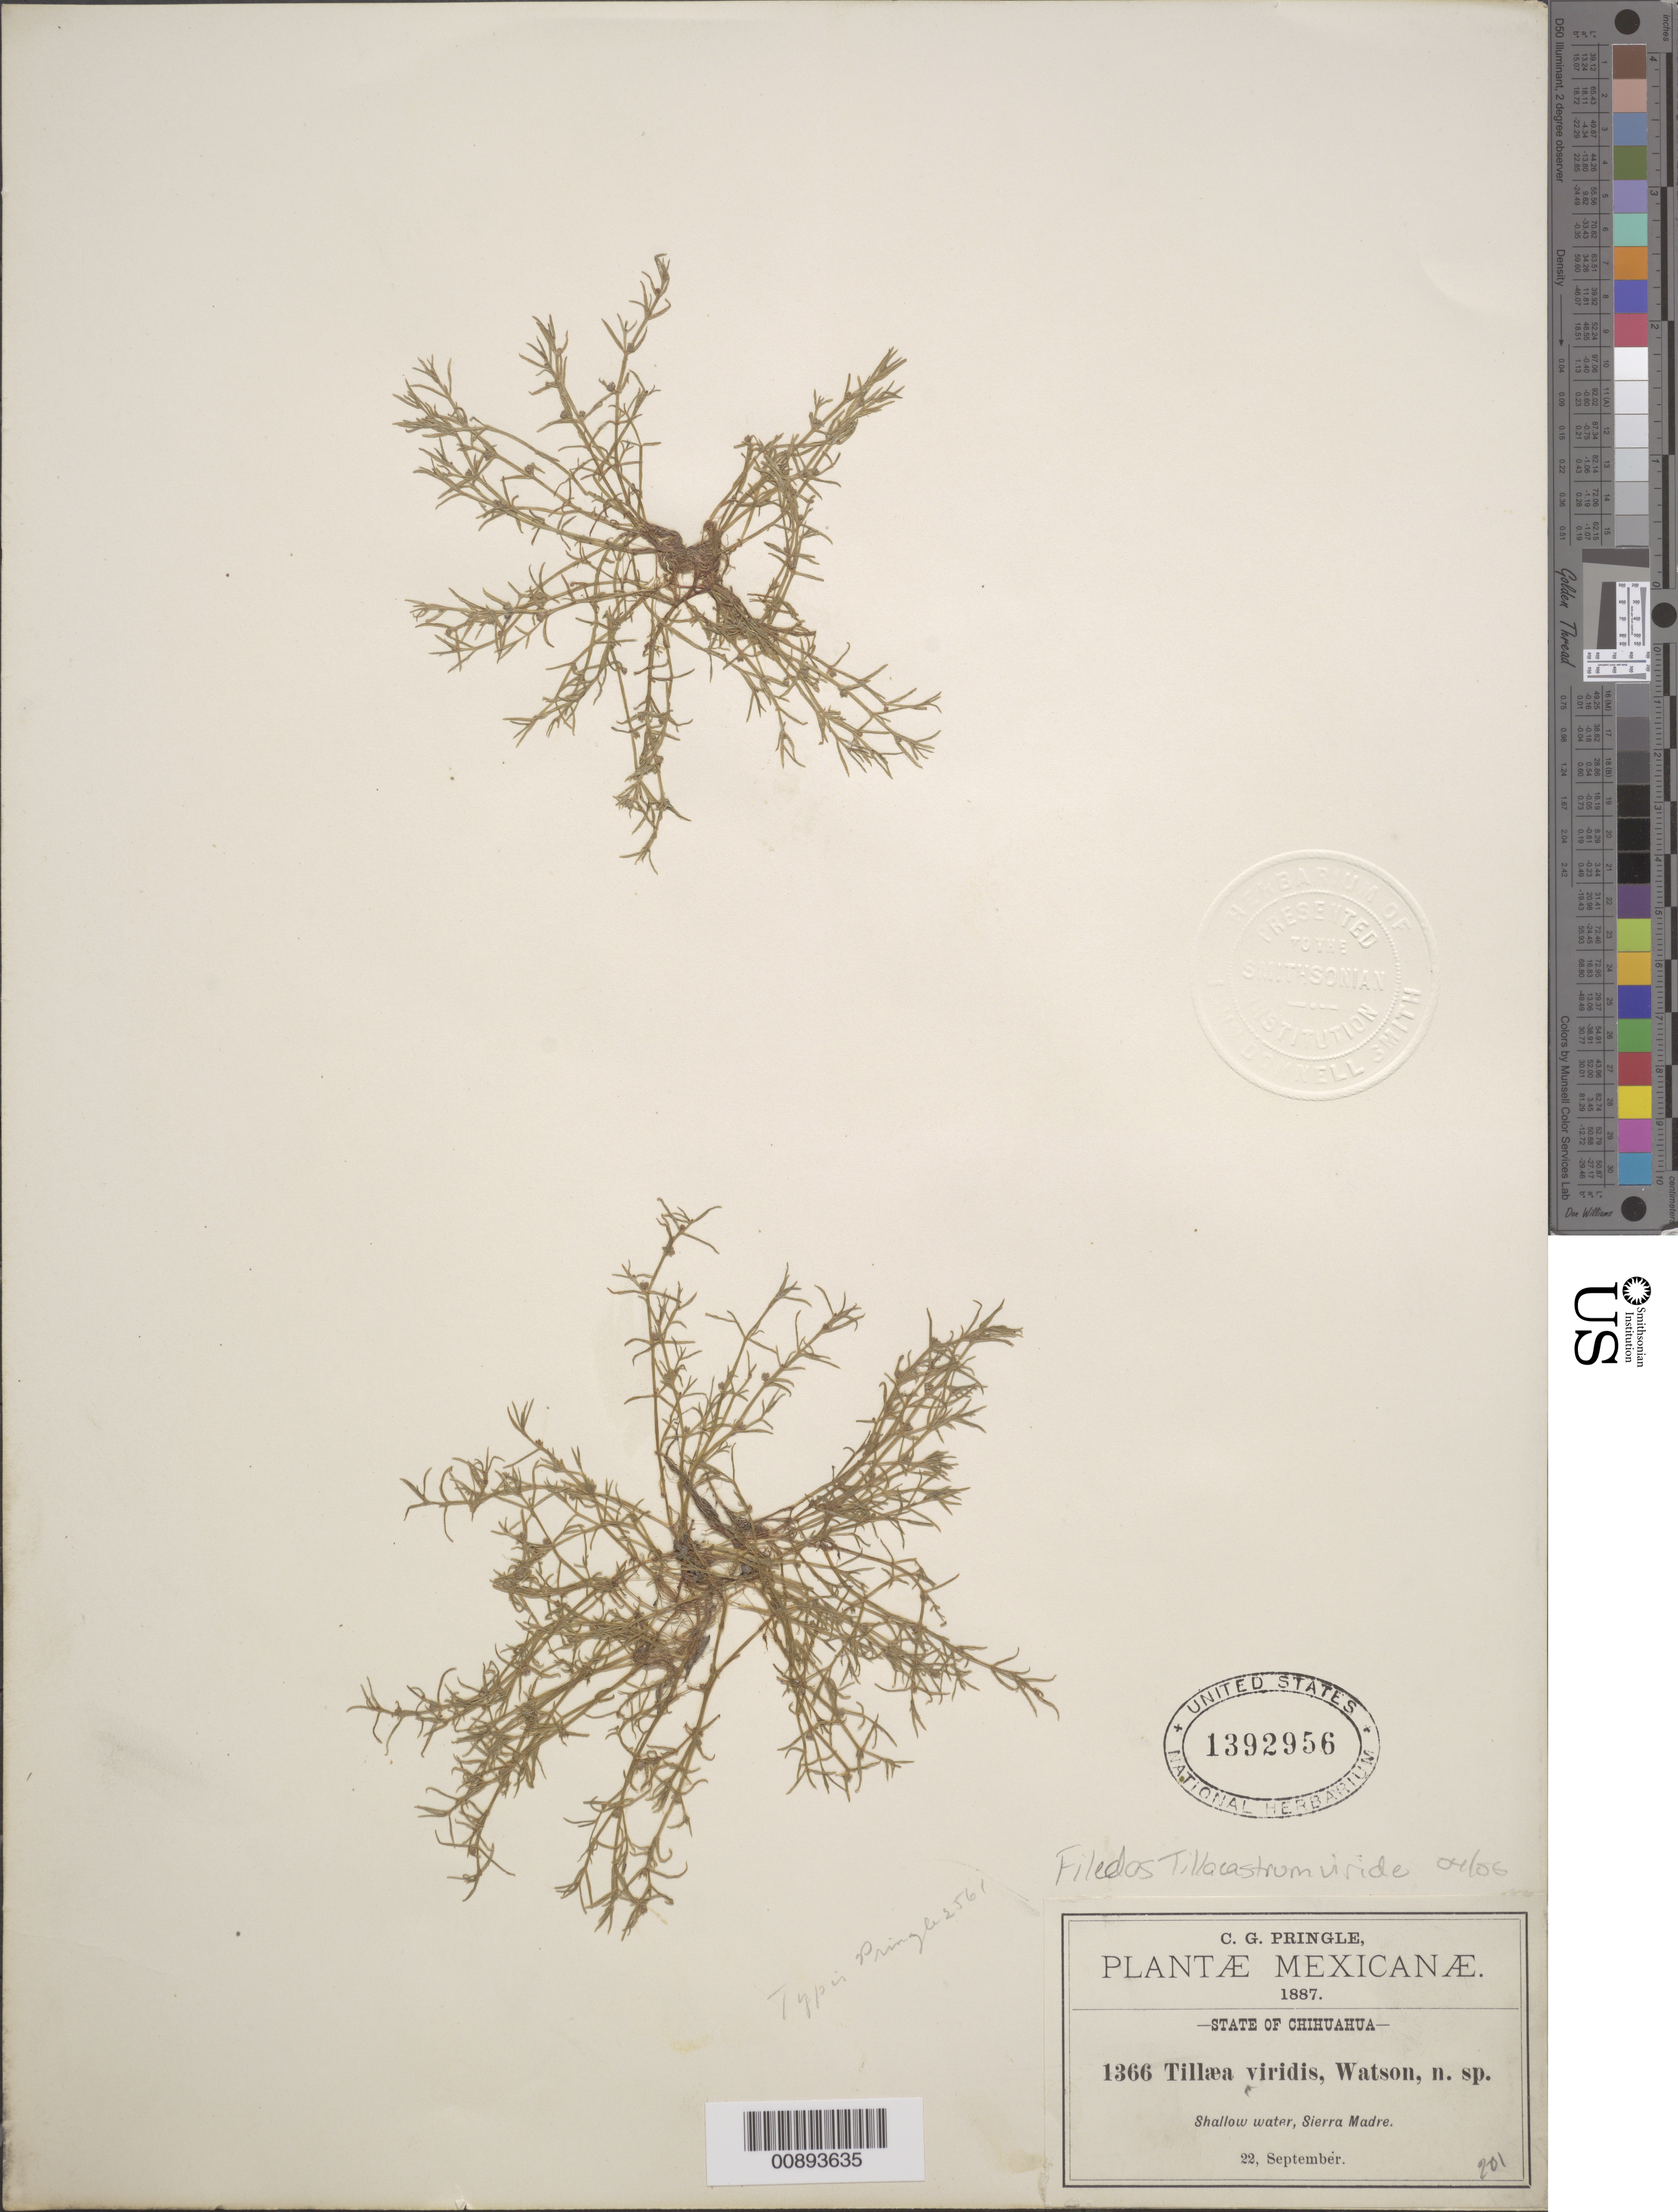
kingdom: Plantae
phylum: Tracheophyta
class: Magnoliopsida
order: Saxifragales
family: Crassulaceae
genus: Tillaea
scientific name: Tillaea viridis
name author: S. Watson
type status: Isolectotype; Original Material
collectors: C. G. Pringle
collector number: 1366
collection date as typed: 22 Sep 1887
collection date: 1887-09-22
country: Mexico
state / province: Chihuahua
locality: Sierra Madre, Chihuahua.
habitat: Shallow water.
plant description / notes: Stamped "Herbarium of John Donnell Smith. Presented to the Smithsonian Institution".; Protologue does not cite Pringle 1366. Annotated (unsigned, undated), "Type is Pringle 2561" [sic]. According to Bywater & Wickens (1984: 718): "The original description cites Pringle 1561 in error, this being a collection of Ceanothus fendleri Gray."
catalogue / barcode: US 1392956